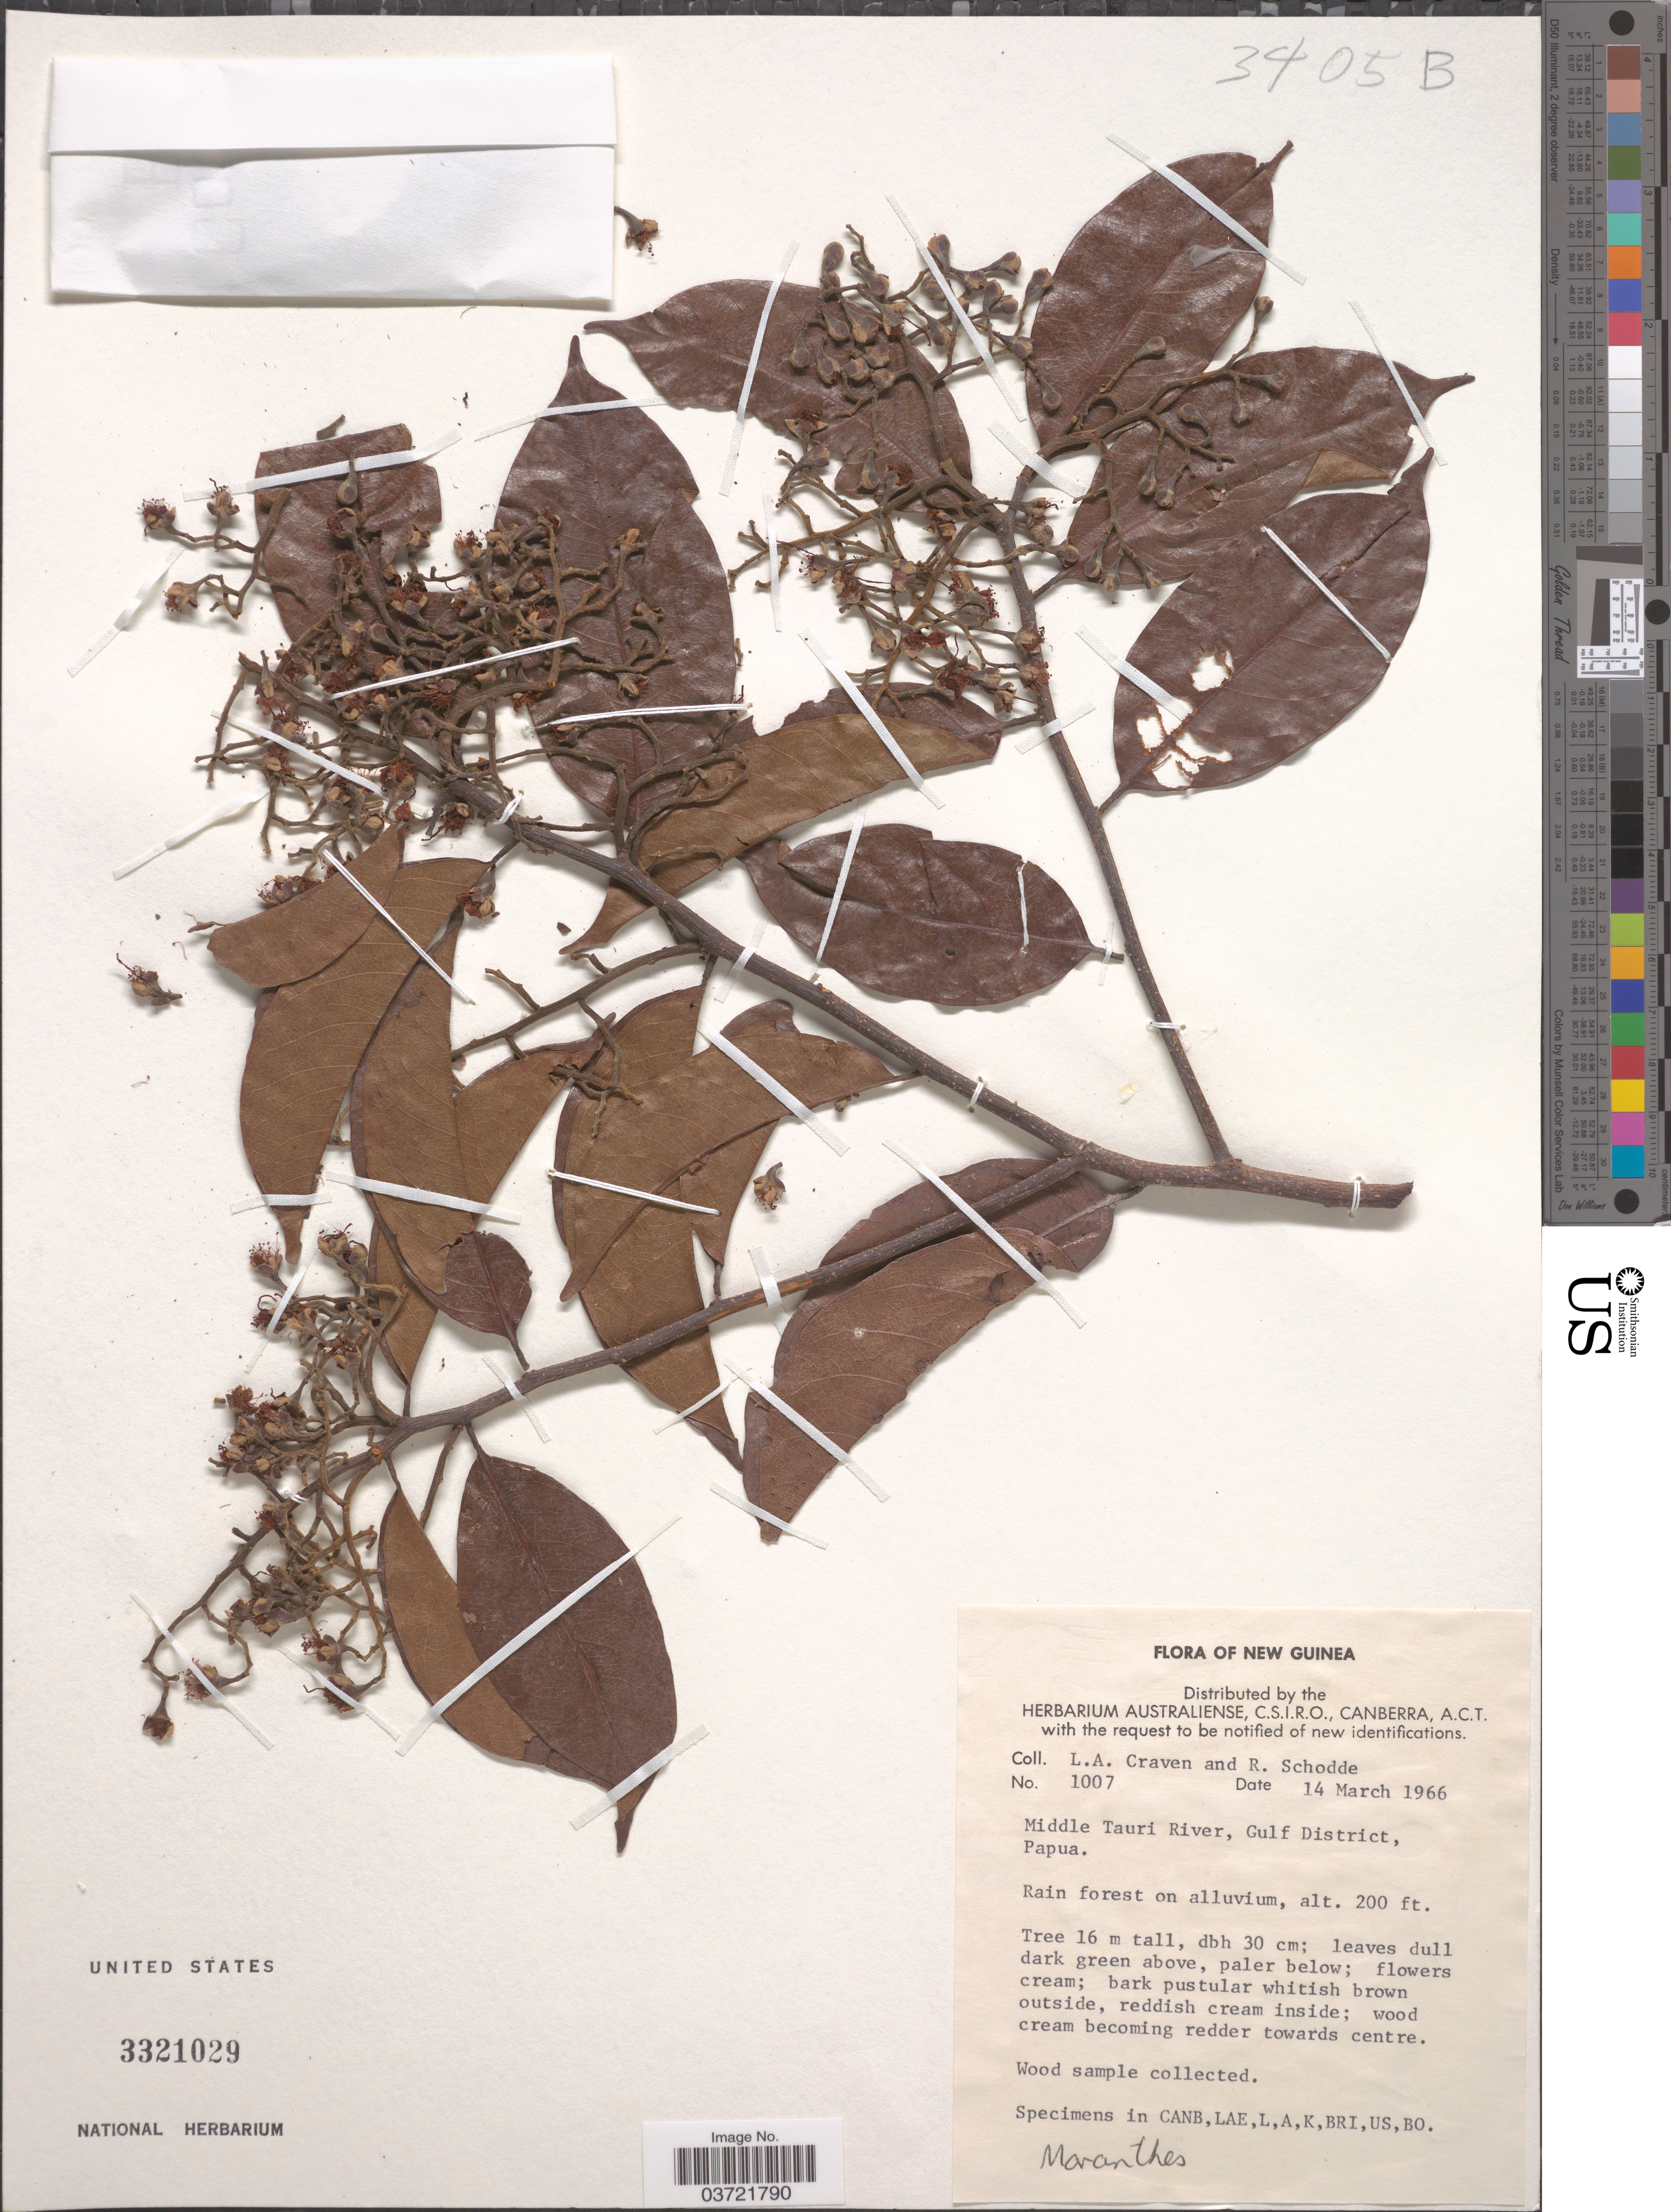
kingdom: Plantae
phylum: Tracheophyta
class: Magnoliopsida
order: Malpighiales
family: Chrysobalanaceae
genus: Maranthes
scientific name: Maranthes corymbosa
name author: Blume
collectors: L. A. Craven & R. Schodde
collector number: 1007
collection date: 1966-03-14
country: Papua New Guinea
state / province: Gulf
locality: New Guinea. Middle Tauri River, Gulf District, Papua.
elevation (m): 61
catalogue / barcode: US 3321029